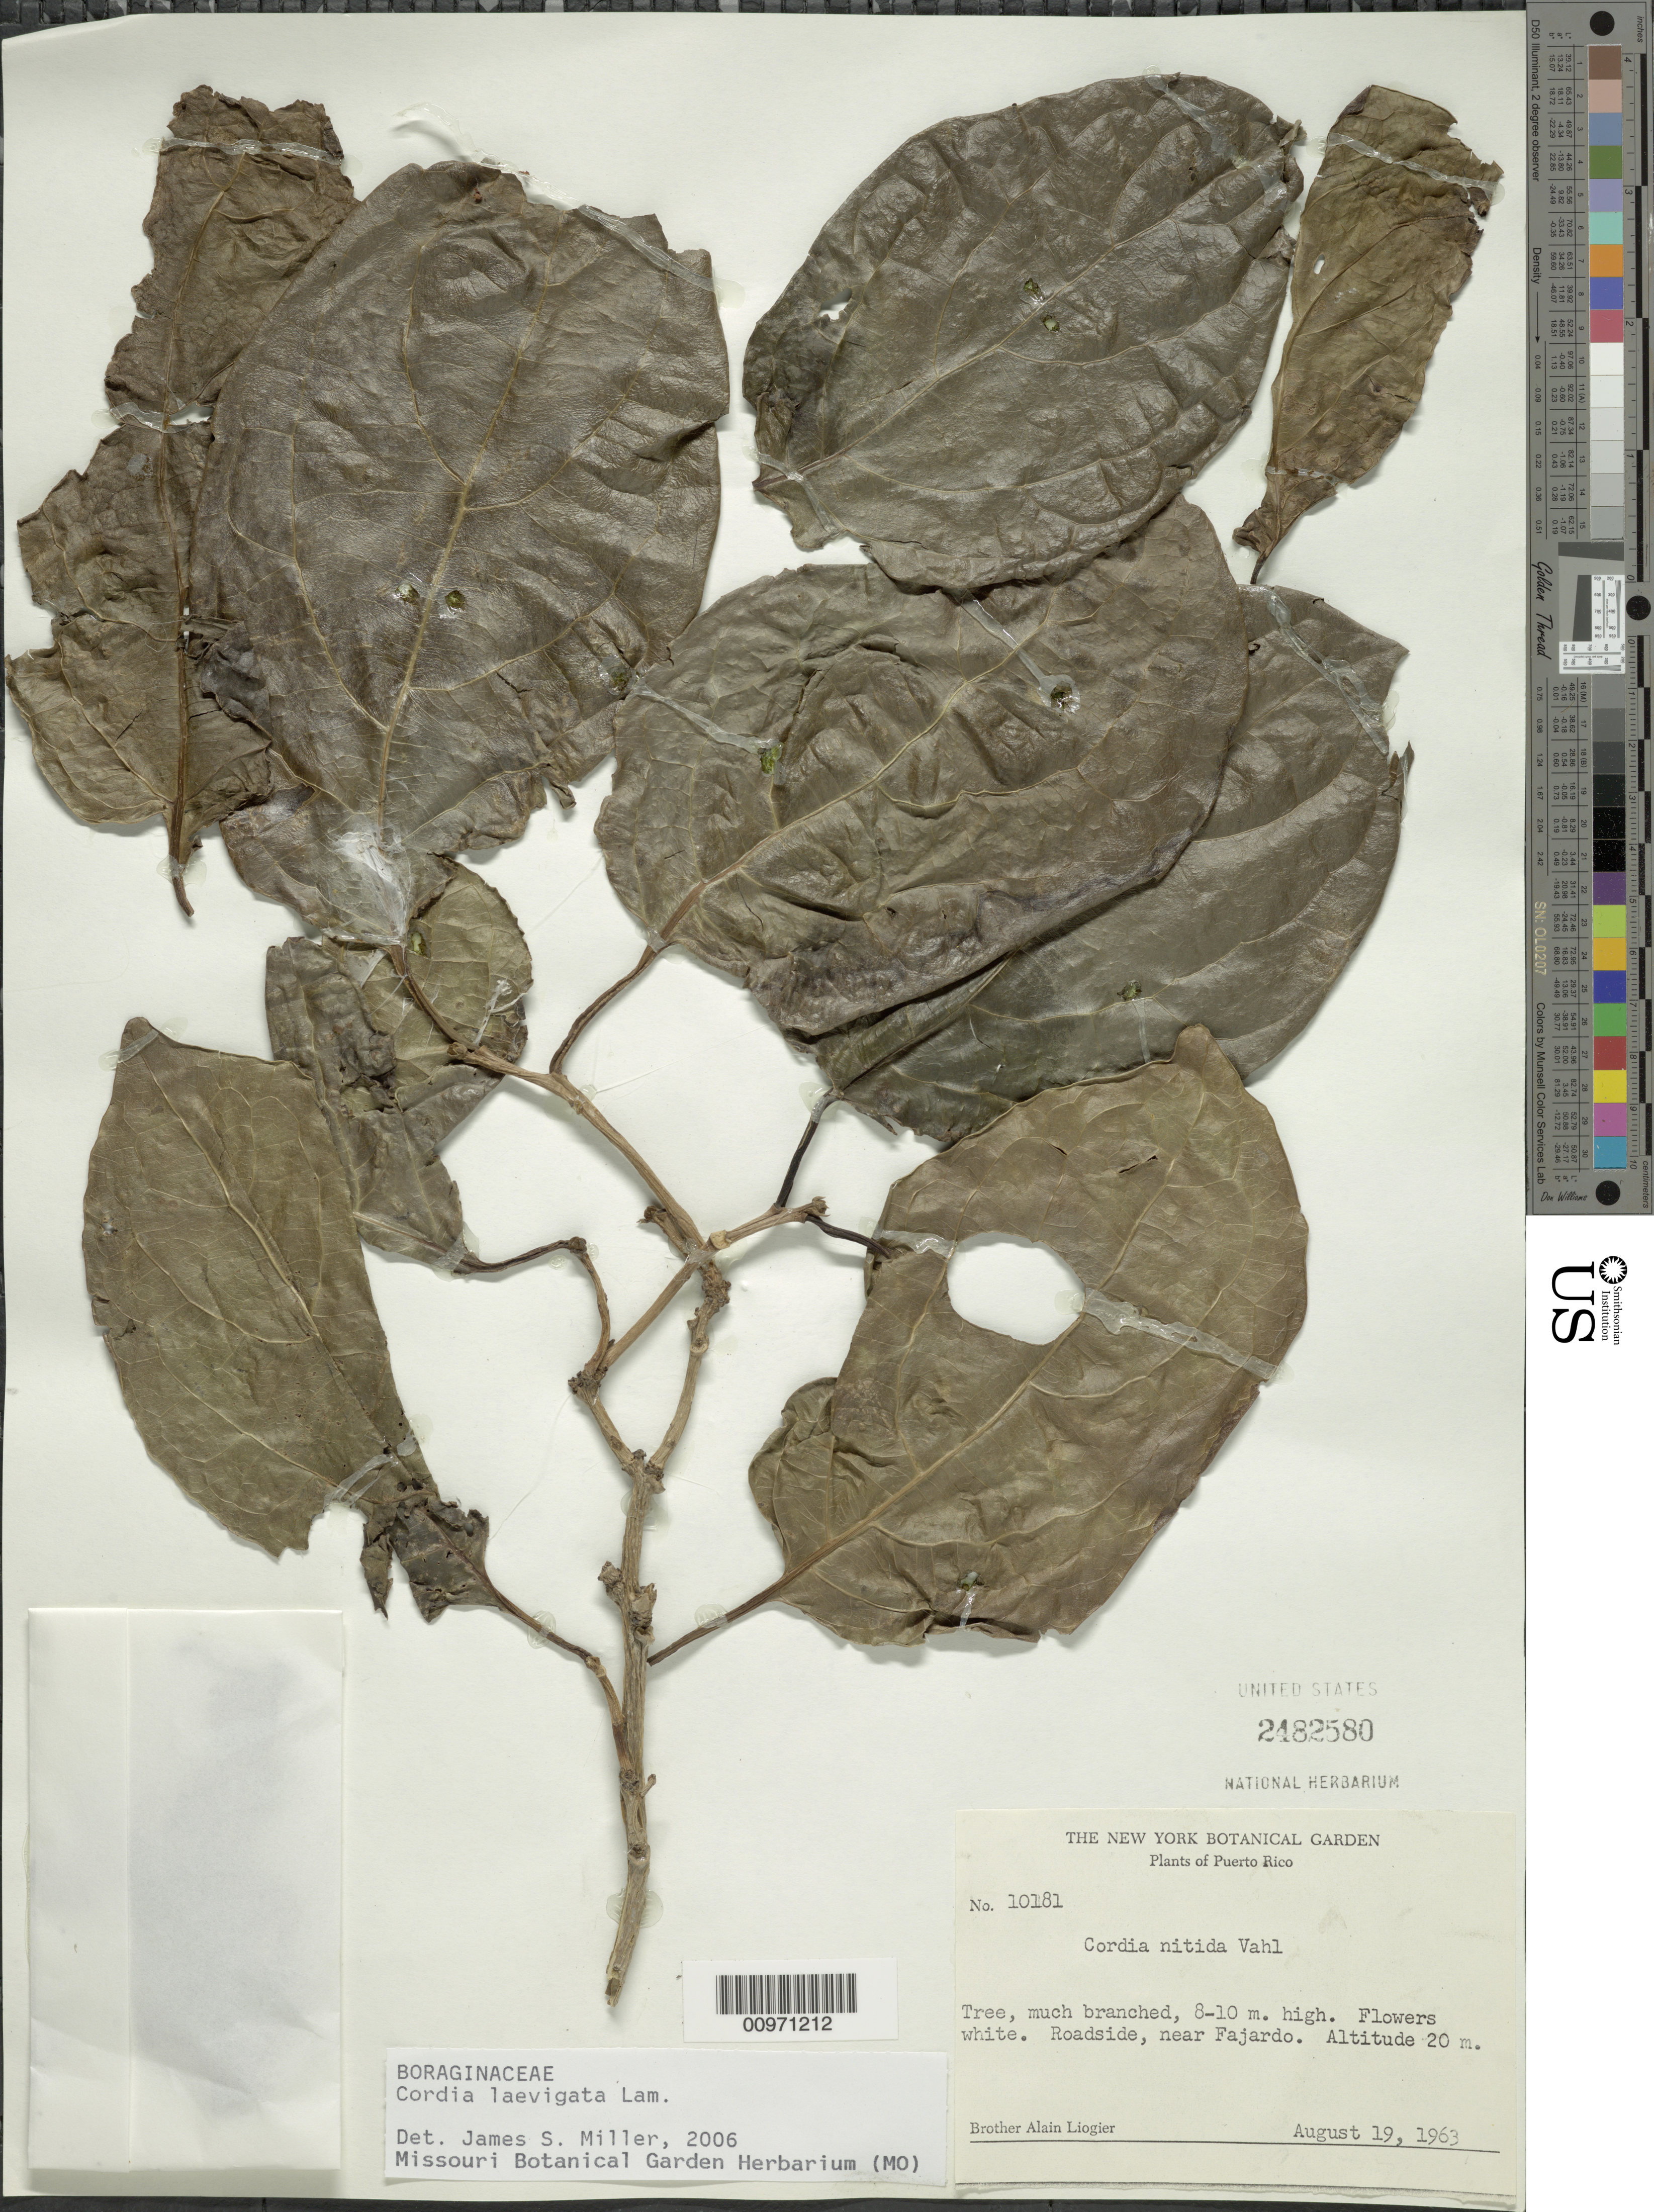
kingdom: Plantae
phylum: Tracheophyta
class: Magnoliopsida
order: Boraginales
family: Cordiaceae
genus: Cordia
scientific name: Cordia laevigata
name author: Lam.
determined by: Miller, James S., (MO), Missouri Botanical Garden (UNITED STATES)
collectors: A. H. Liogier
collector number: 10181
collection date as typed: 19 Aug 1963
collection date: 1963-08-19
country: Puerto Rico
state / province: Fajardo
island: Puerto Rico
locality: Near Fajardo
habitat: Roadside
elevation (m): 20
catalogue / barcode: US 2482580